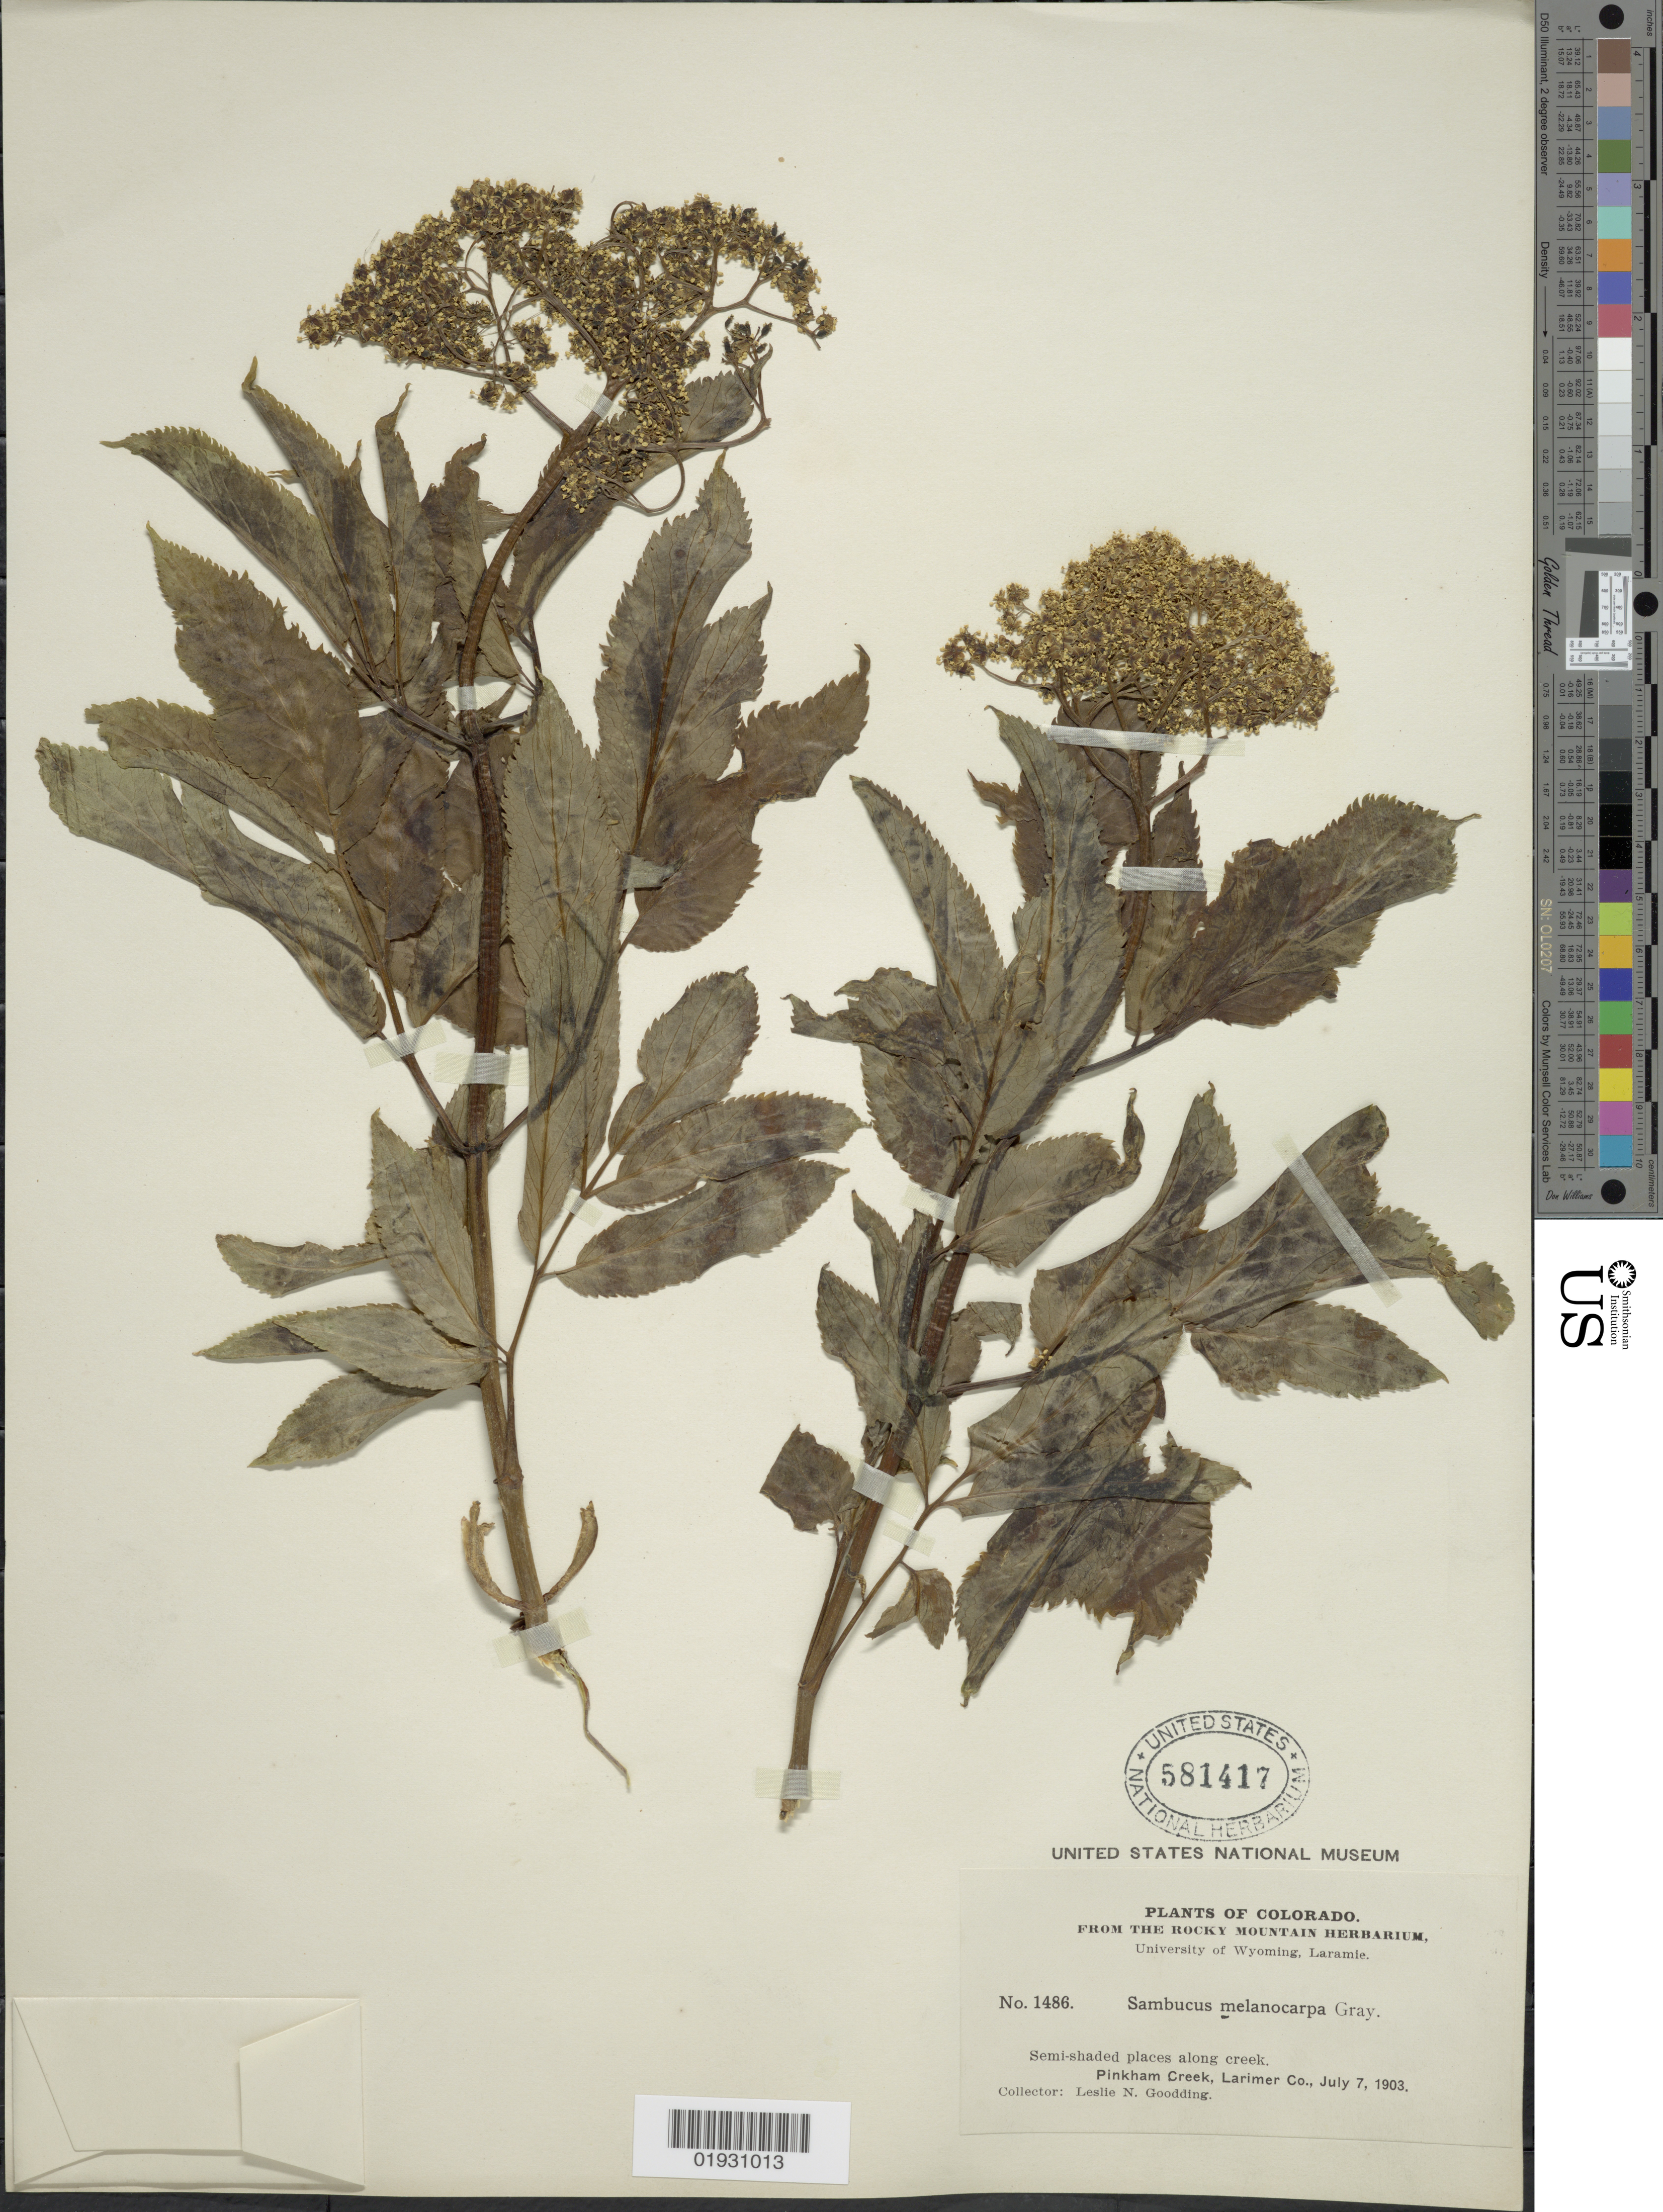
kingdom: Plantae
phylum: Tracheophyta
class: Magnoliopsida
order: Dipsacales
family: Viburnaceae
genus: Sambucus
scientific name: Sambucus melanocarpa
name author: A. Gray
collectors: L. N. Goodding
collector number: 1486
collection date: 1903-07-07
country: United States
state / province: Colorado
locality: Pinkham Creek, Larimer Co.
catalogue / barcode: US 581417